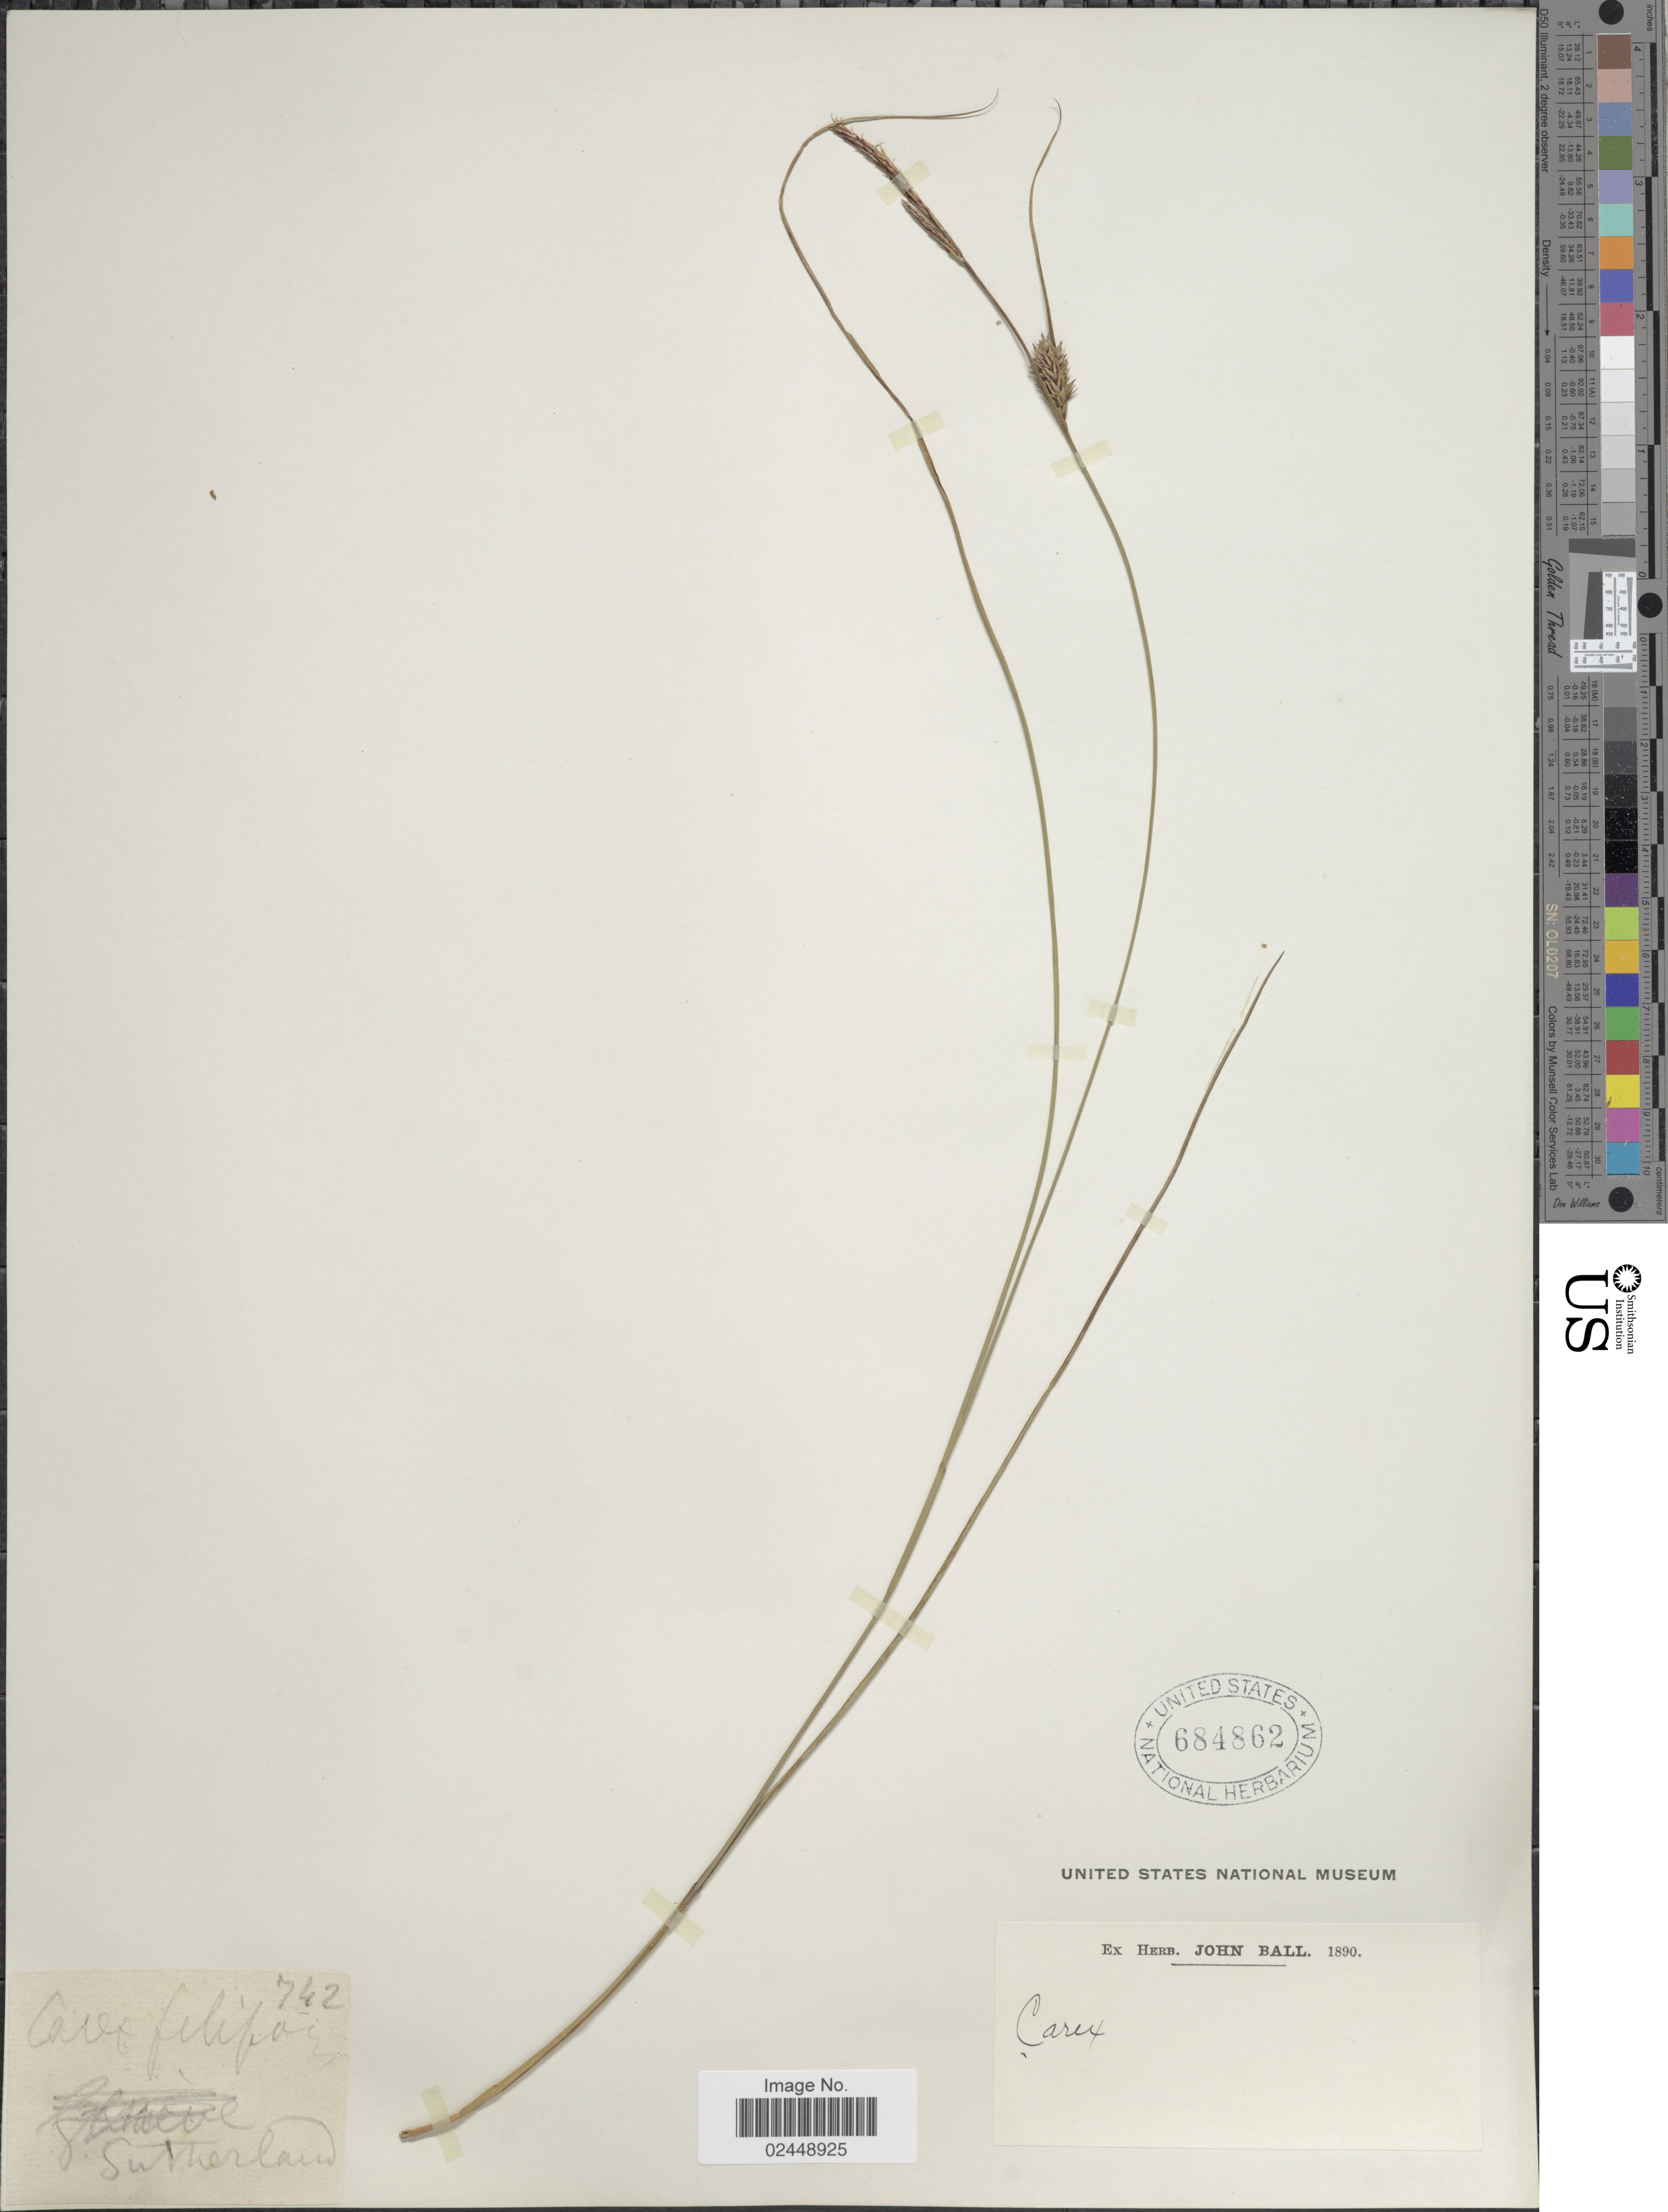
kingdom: Plantae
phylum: Tracheophyta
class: Liliopsida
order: Poales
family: Cyperaceae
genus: Carex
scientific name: Carex lasiocarpa var. lasiocarpa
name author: Ehrh.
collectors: ex herb. John Ball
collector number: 742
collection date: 1890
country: Switzerland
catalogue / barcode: US 684862